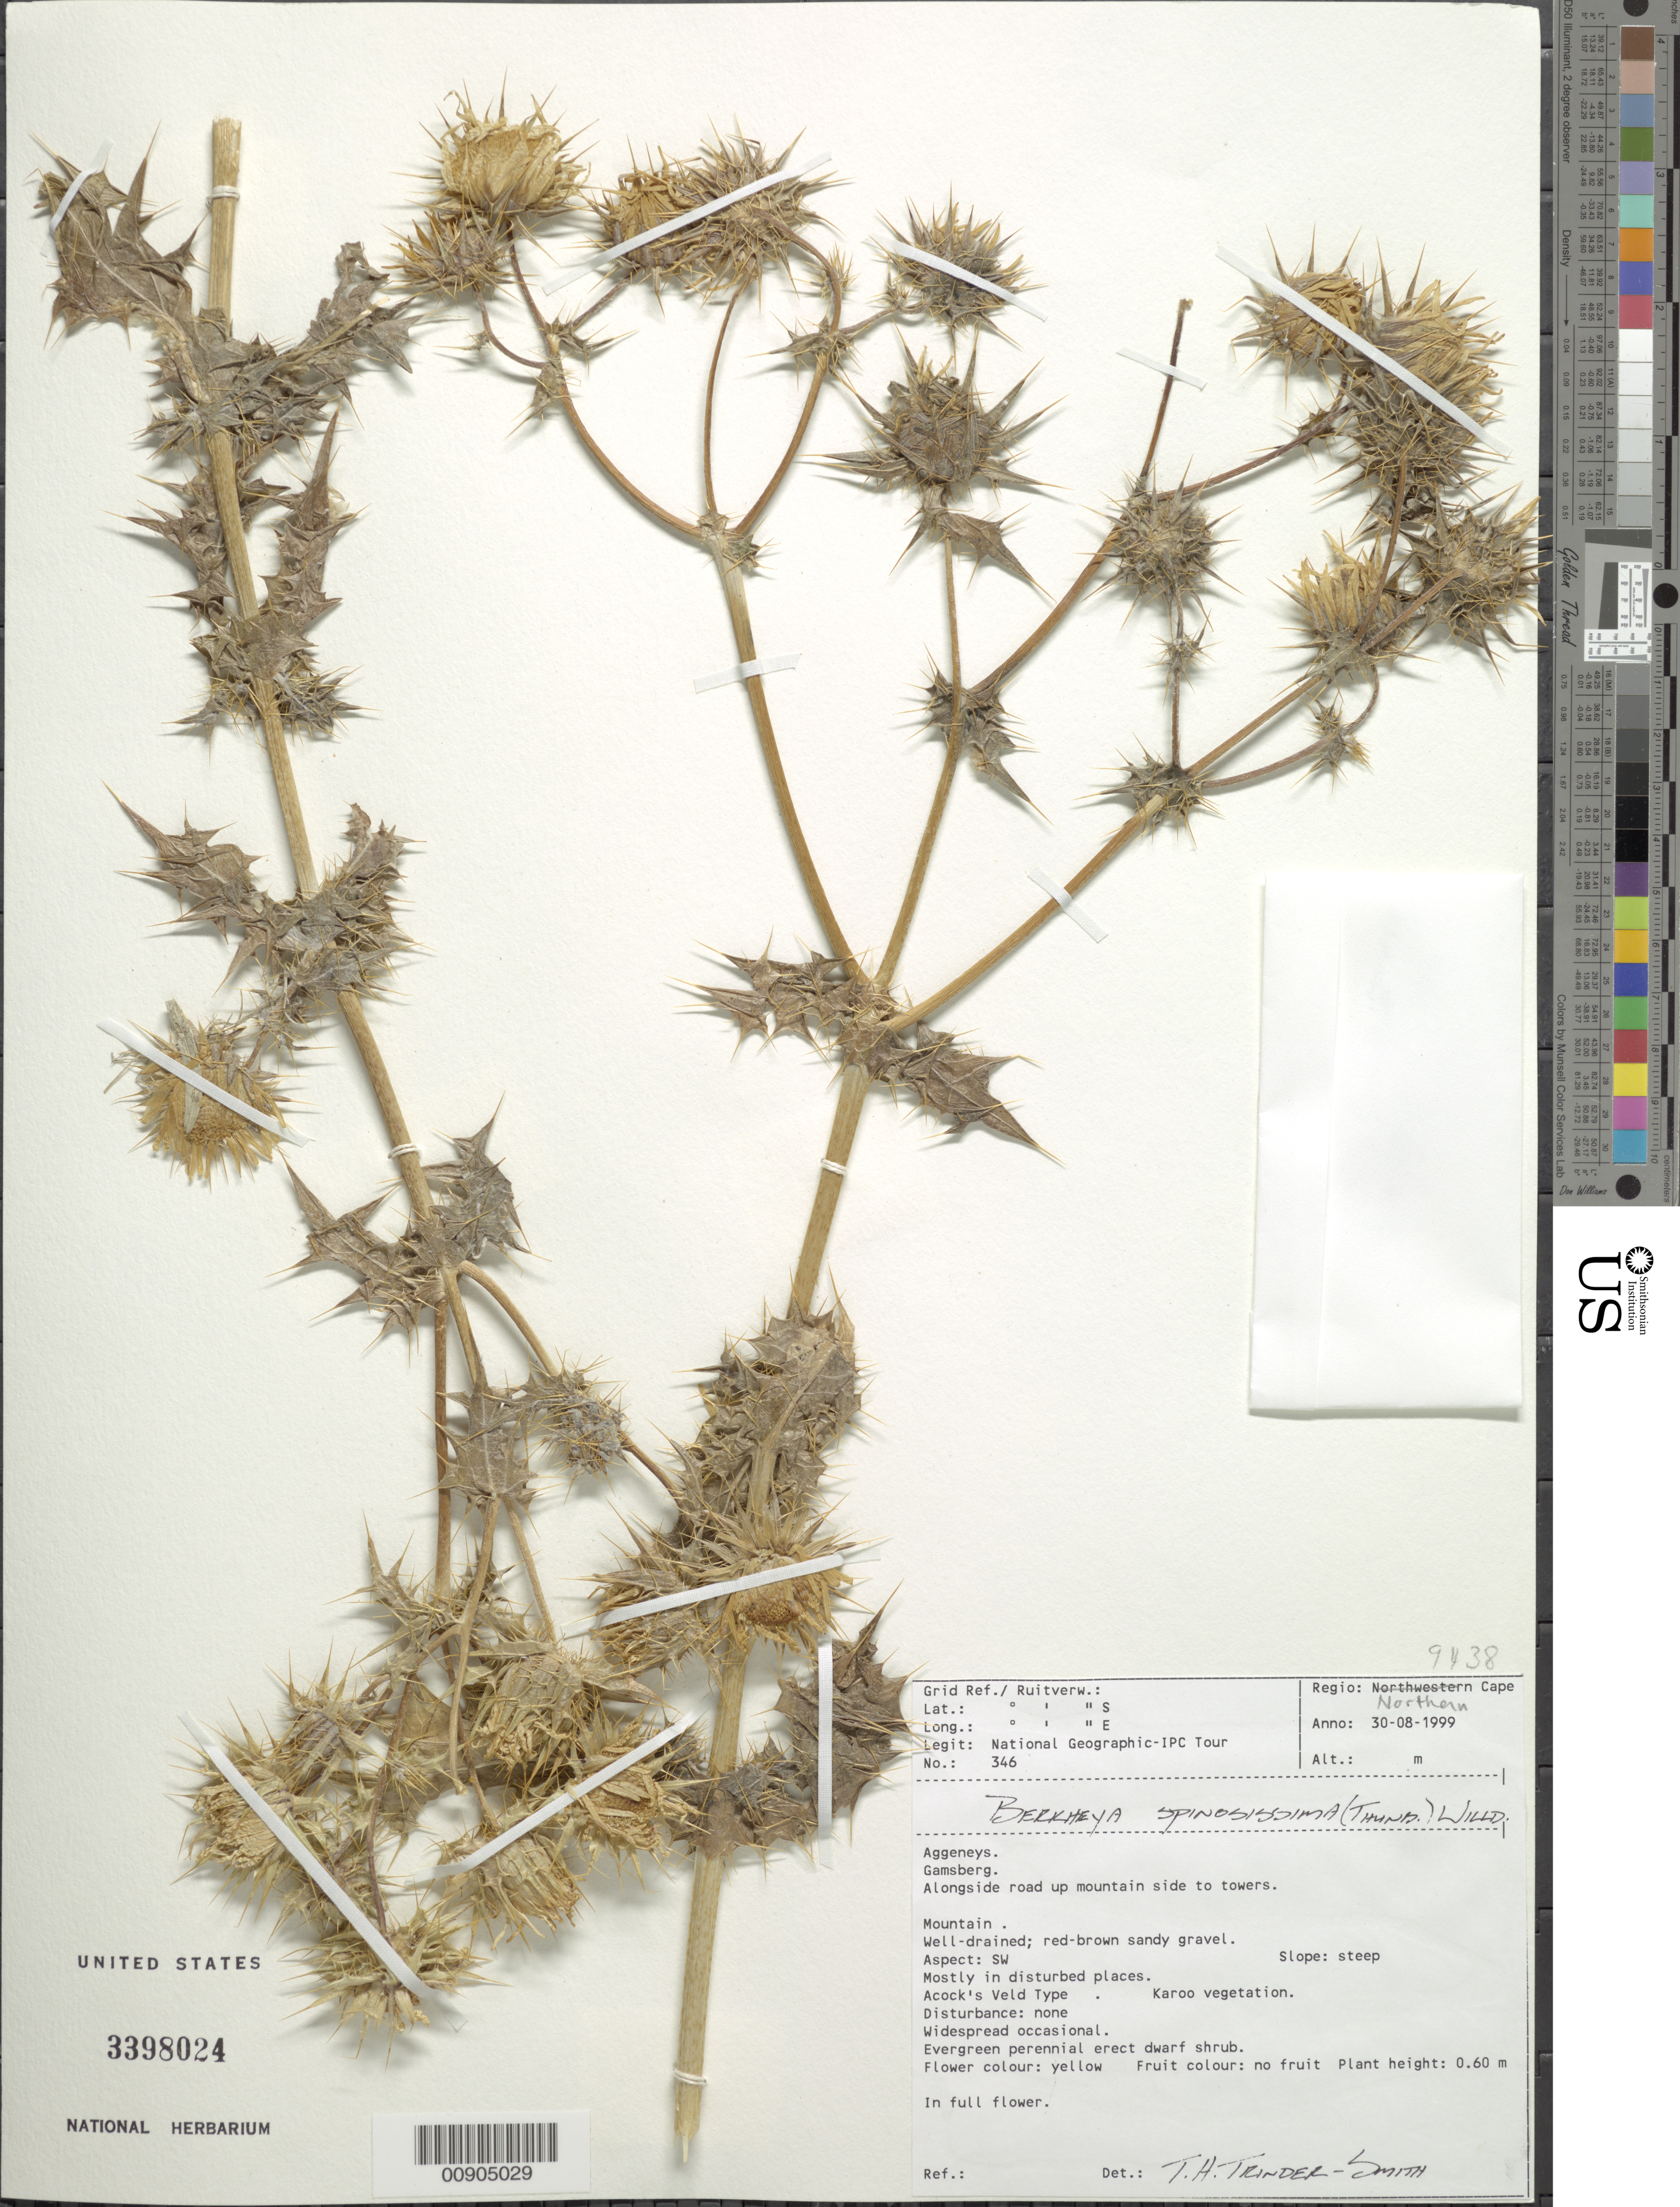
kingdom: Plantae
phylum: Tracheophyta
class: Magnoliopsida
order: Asterales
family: Asteraceae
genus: Berkheya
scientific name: Berkheya spinosissima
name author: Willd.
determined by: Trinder-Smith, T. H.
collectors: National Geographic IPC T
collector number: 346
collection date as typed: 30 August 1999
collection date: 1999-08-30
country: South Africa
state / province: Northern Cape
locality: Northern Cape, Aggeneys, Gamsberg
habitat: Mountain, well-drained, red-brown sandy gravel, steep slope, mostly in disturbed places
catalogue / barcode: US 3398024